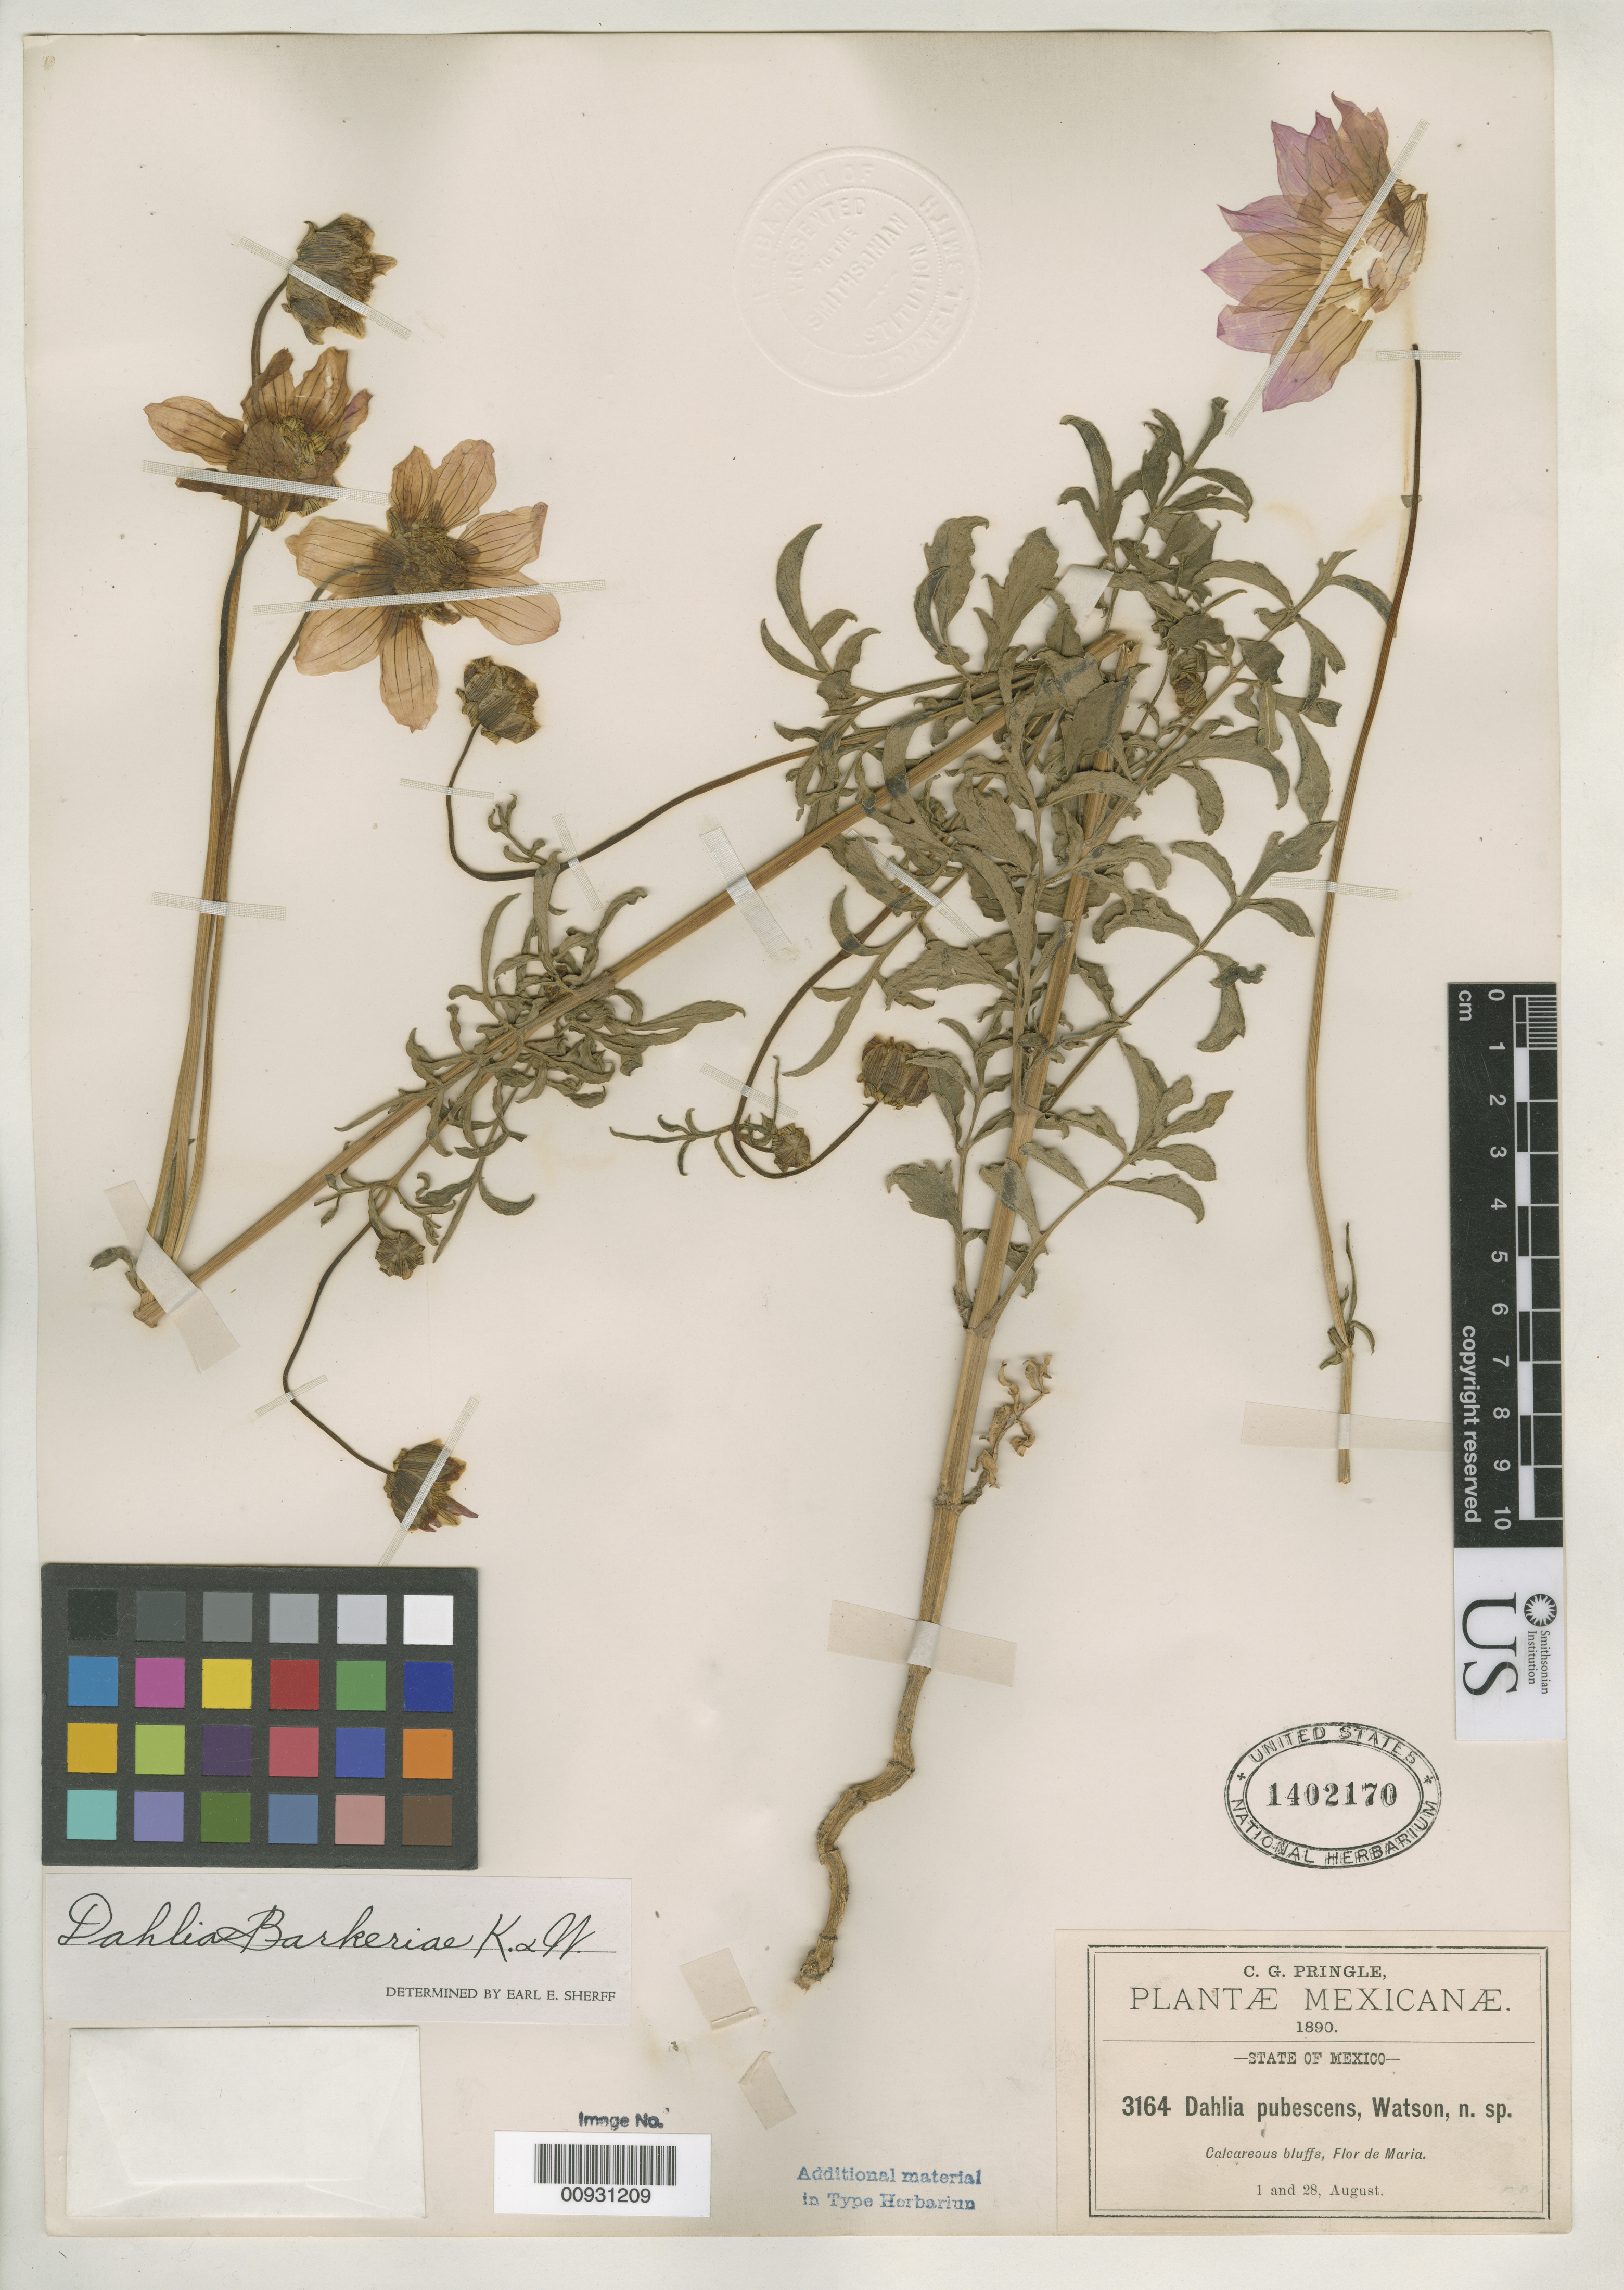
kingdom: Plantae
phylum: Tracheophyta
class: Magnoliopsida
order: Asterales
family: Asteraceae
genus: Dahlia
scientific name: Dahlia pubescens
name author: S. Watson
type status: Isotype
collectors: C. G. Pringle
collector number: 3164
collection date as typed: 01 Aug 1890 and 28 Aug 1890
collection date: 1890-08-01,1890-08-28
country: Mexico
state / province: México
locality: Flor de Maria.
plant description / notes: Protologue cites "August 1890"; specimen label indicates two collection dates (fl. & fr. syntypes?); HUH records indicate "holotype" collected 28 Aug.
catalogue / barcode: US 1402170